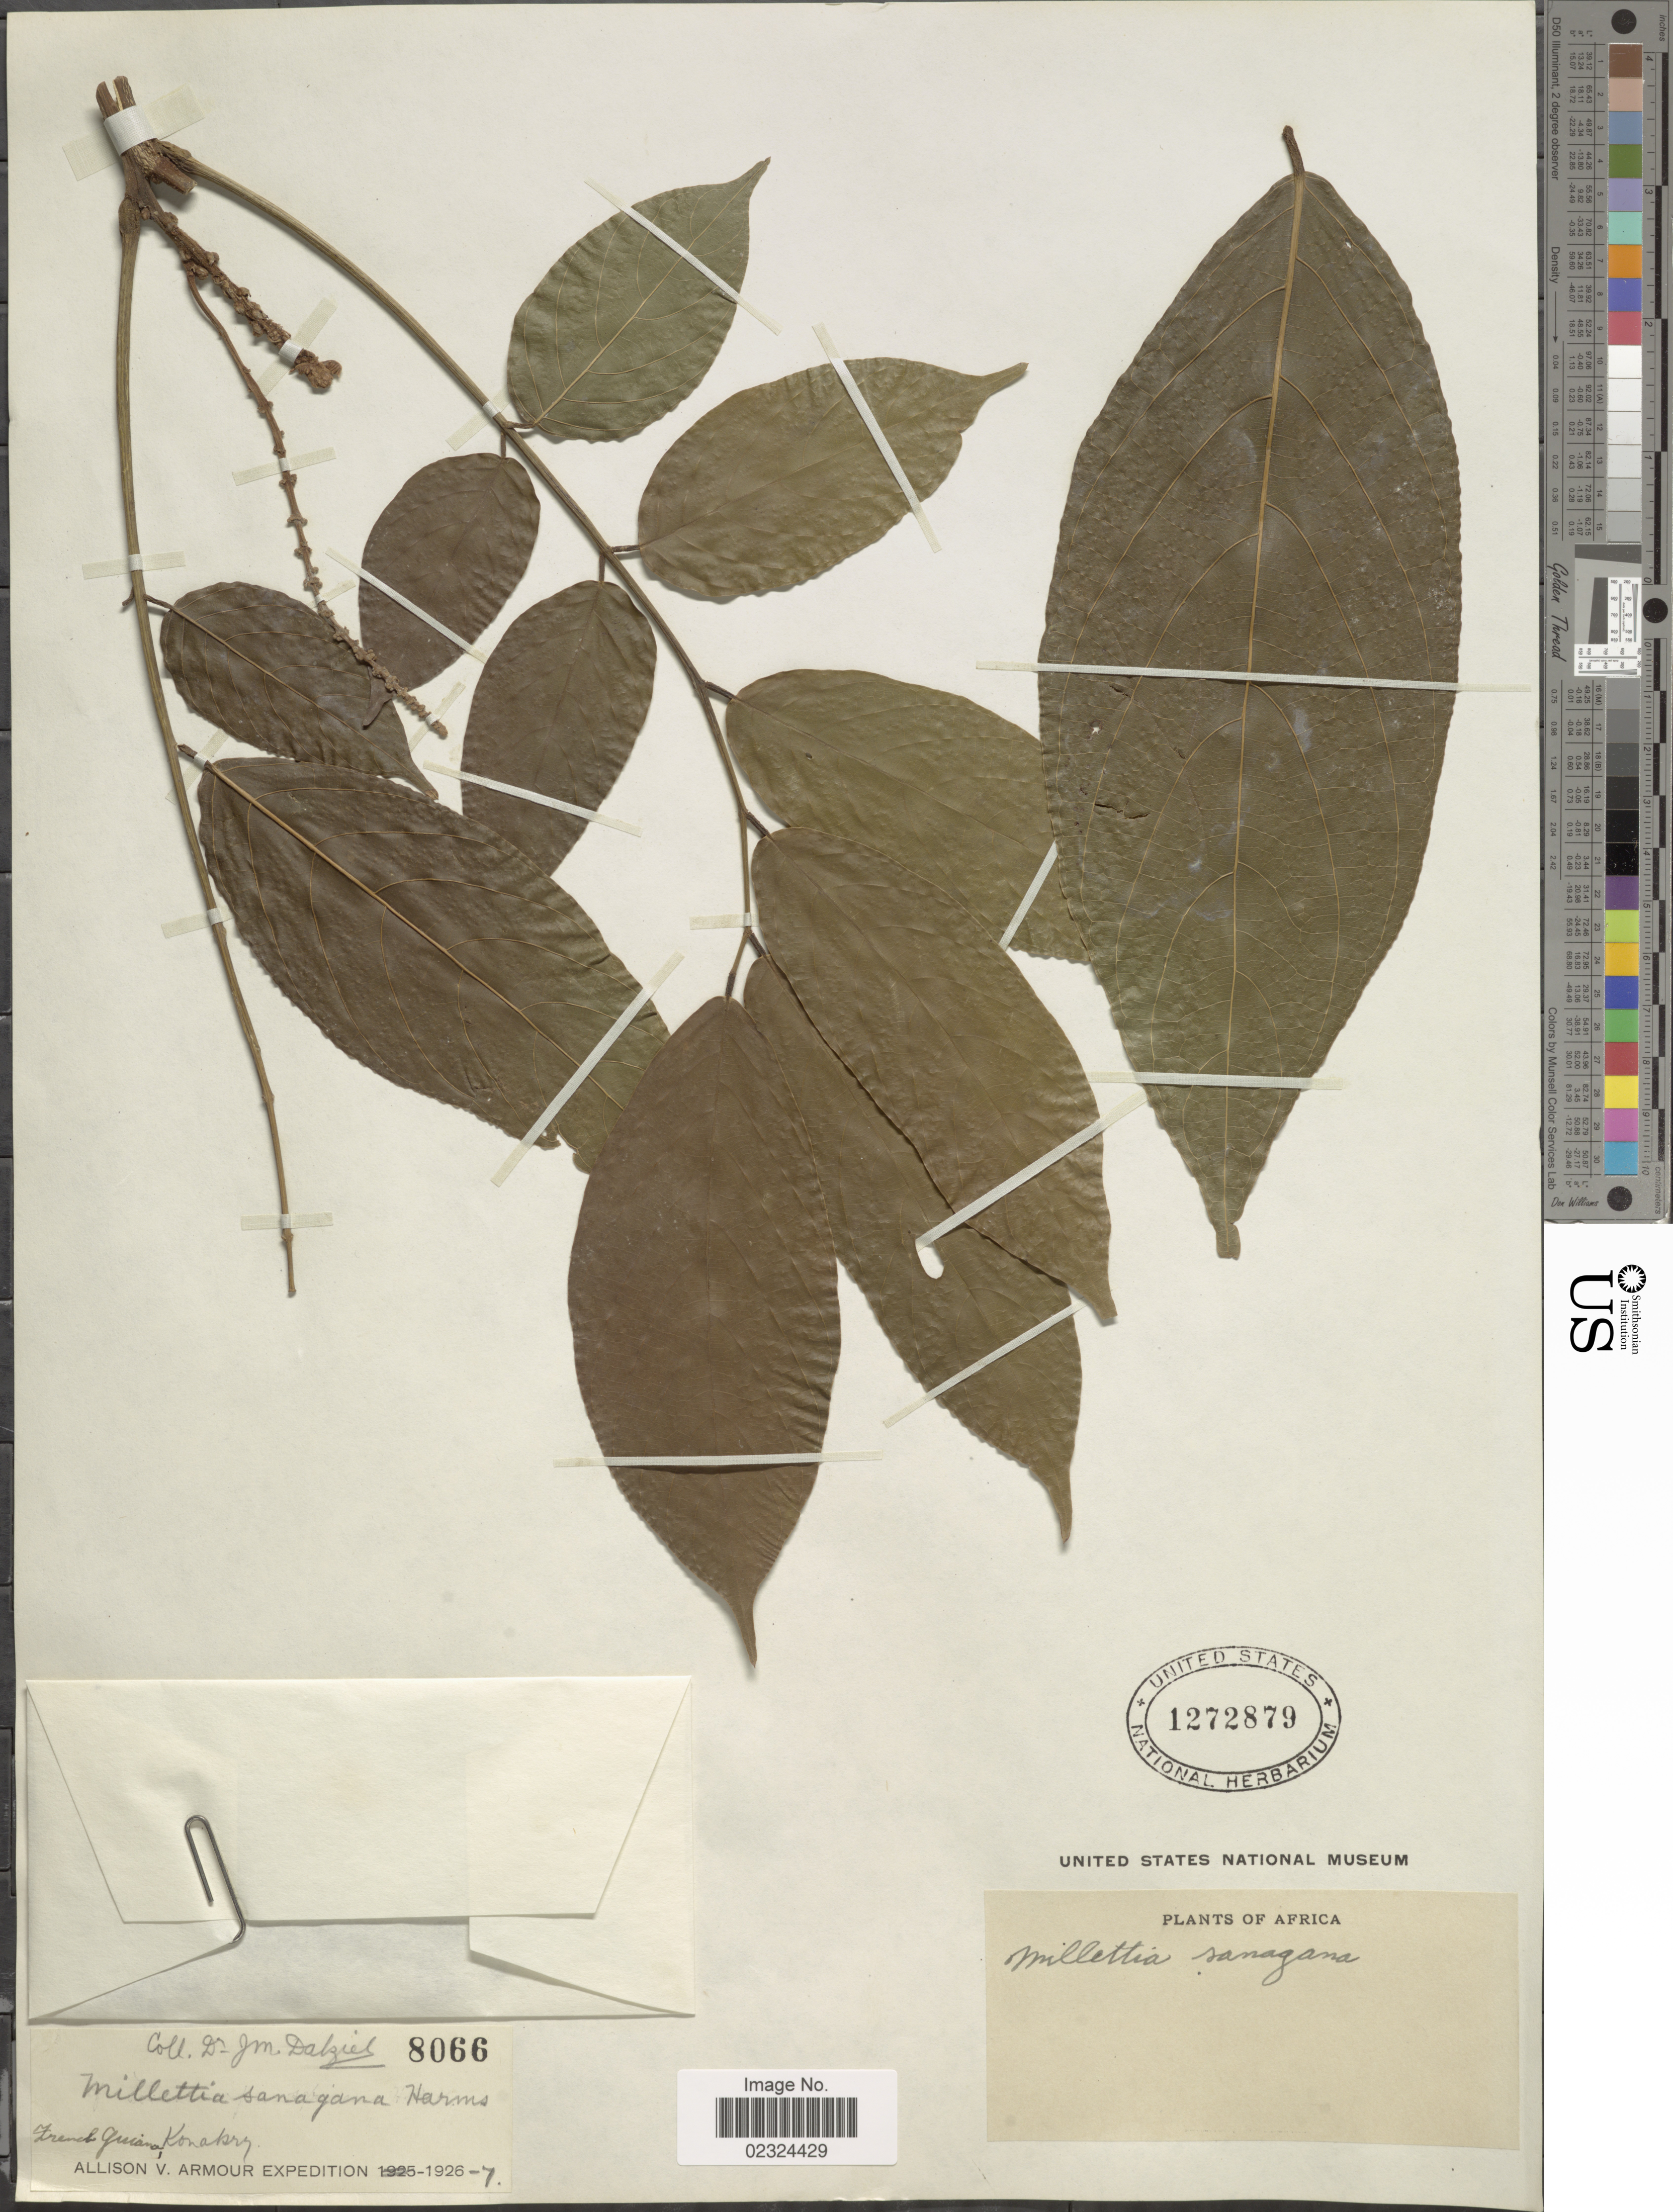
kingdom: Plantae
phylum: Tracheophyta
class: Magnoliopsida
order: Fabales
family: Fabaceae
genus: Millettia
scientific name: Millettia sanagana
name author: Harms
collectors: J. Dalziel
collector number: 8066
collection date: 1926/1927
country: Guinea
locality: Konakry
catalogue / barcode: US 1272879